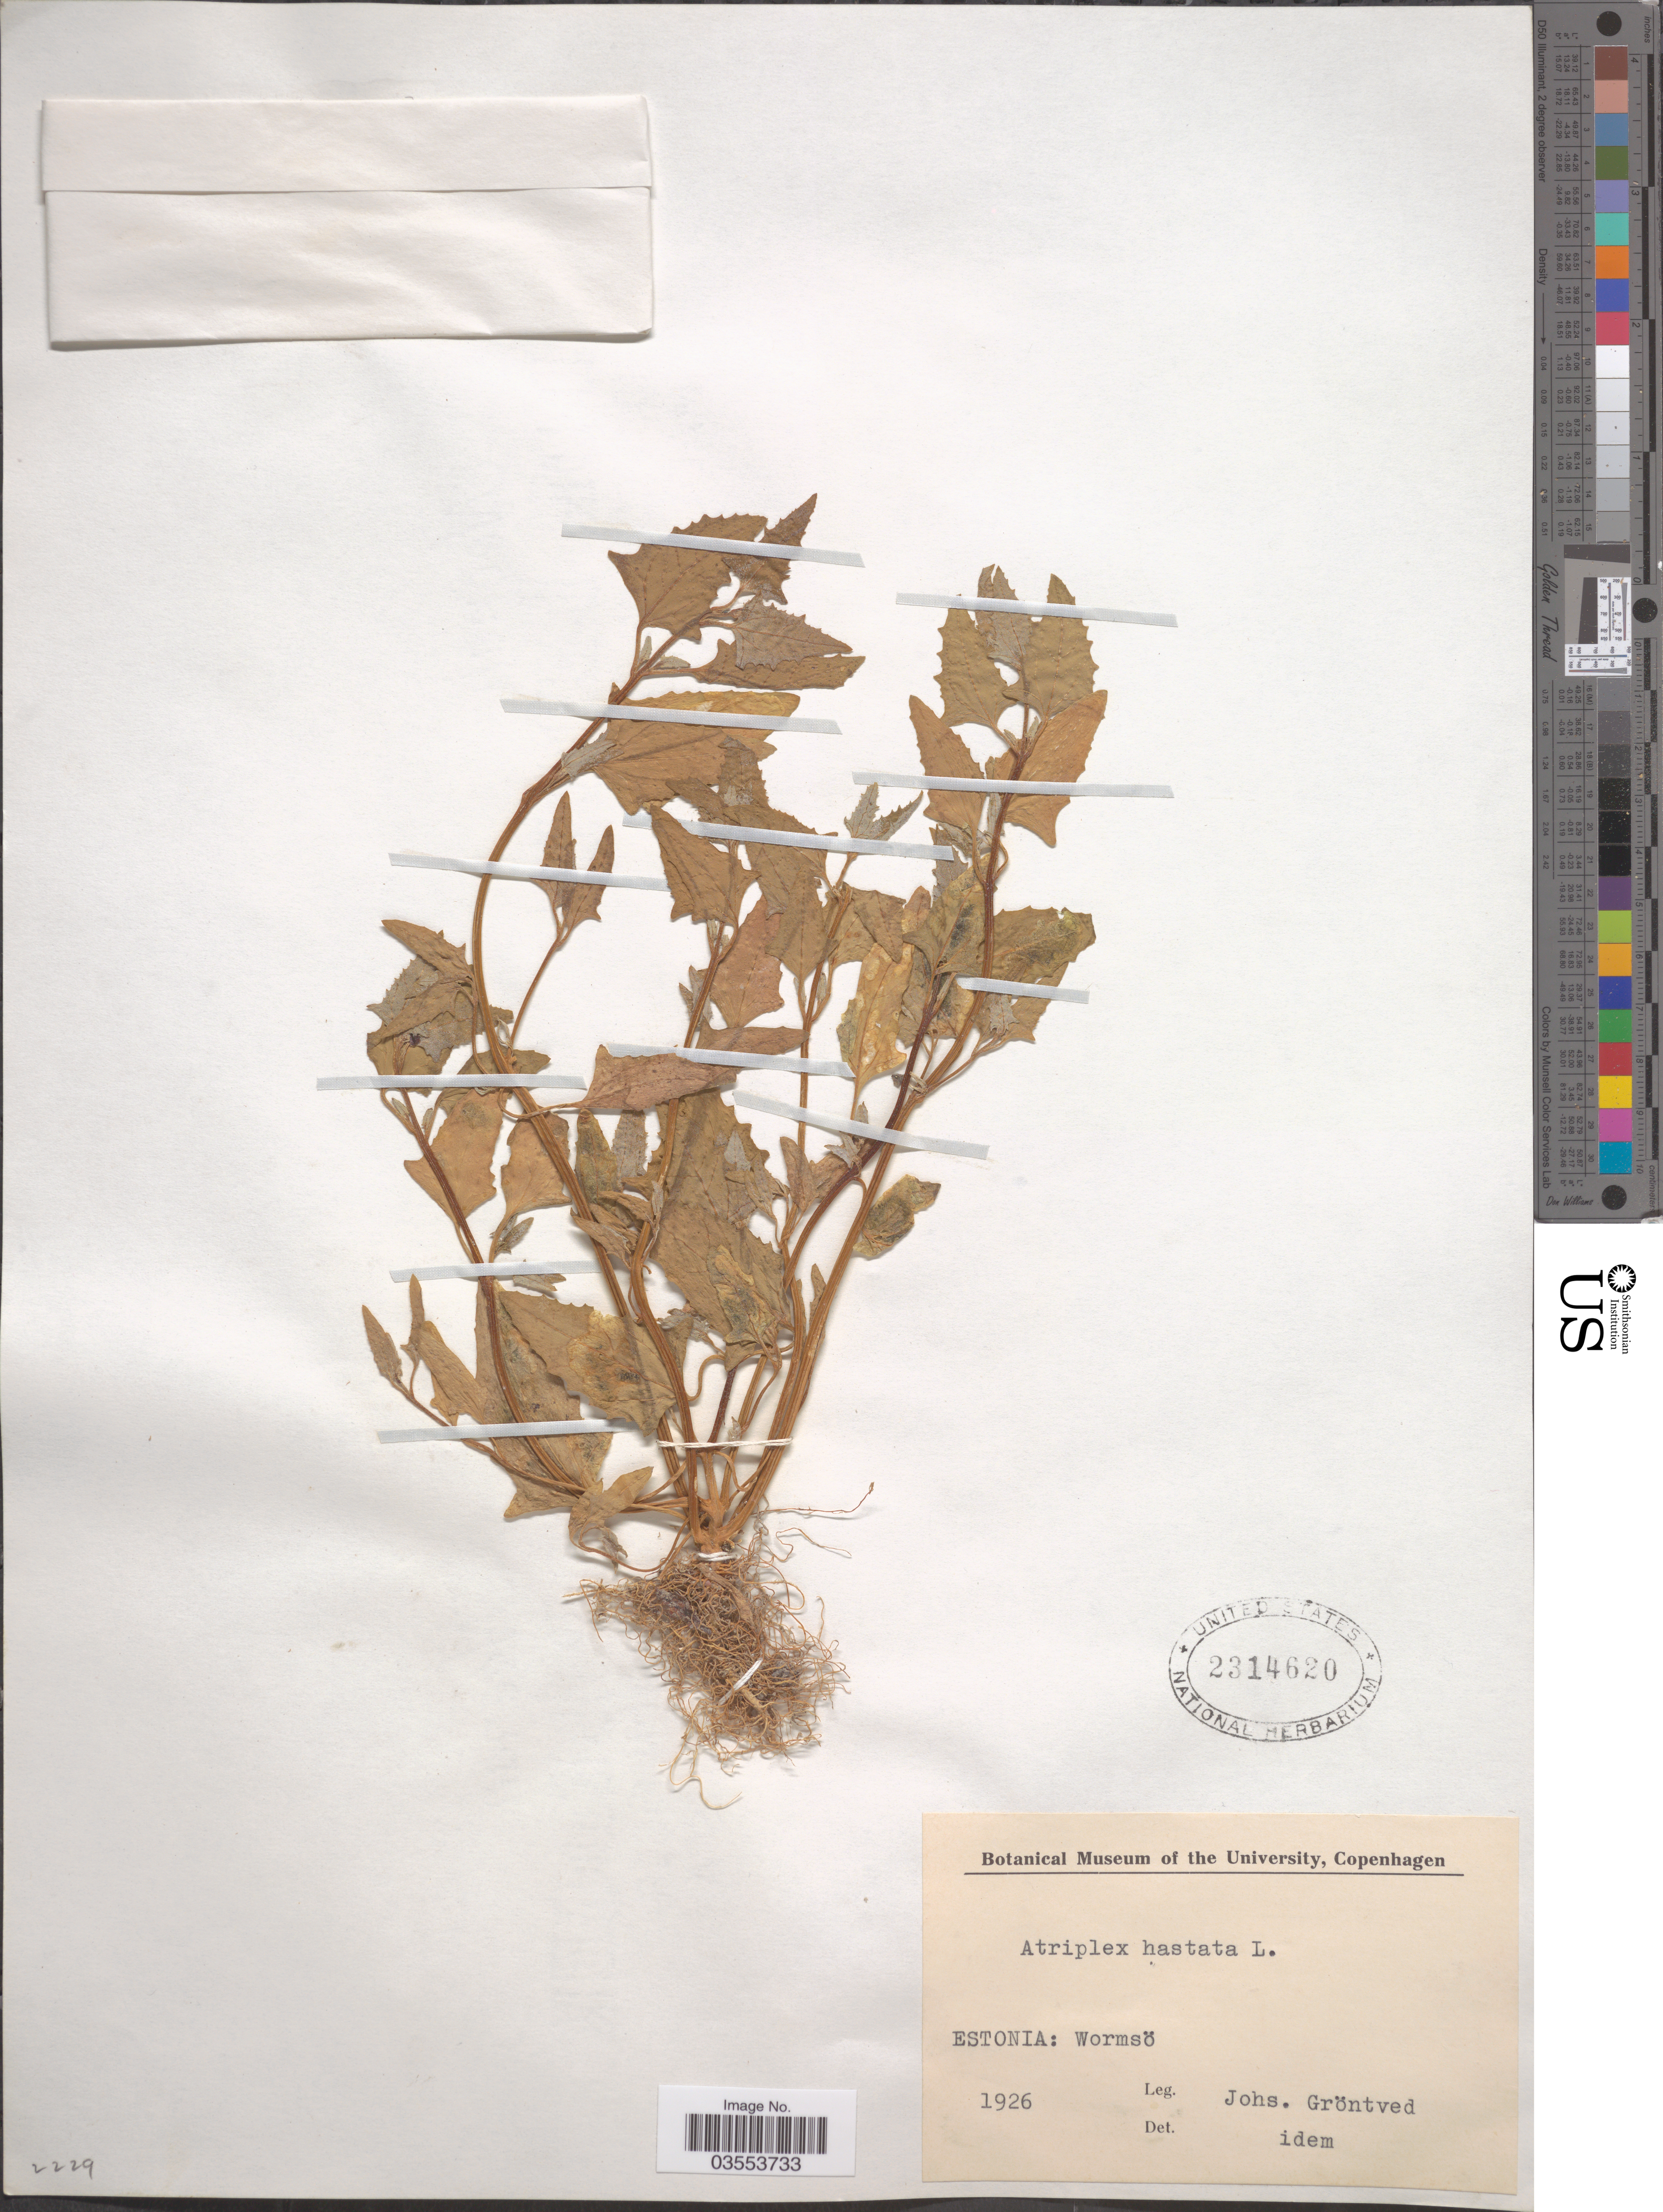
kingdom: Plantae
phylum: Tracheophyta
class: Magnoliopsida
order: Caryophyllales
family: Amaranthaceae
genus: Atriplex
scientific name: Atriplex hastata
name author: L.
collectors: J. Gröntved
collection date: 1926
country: Estonia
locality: Wormsö.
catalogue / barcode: US 2314620